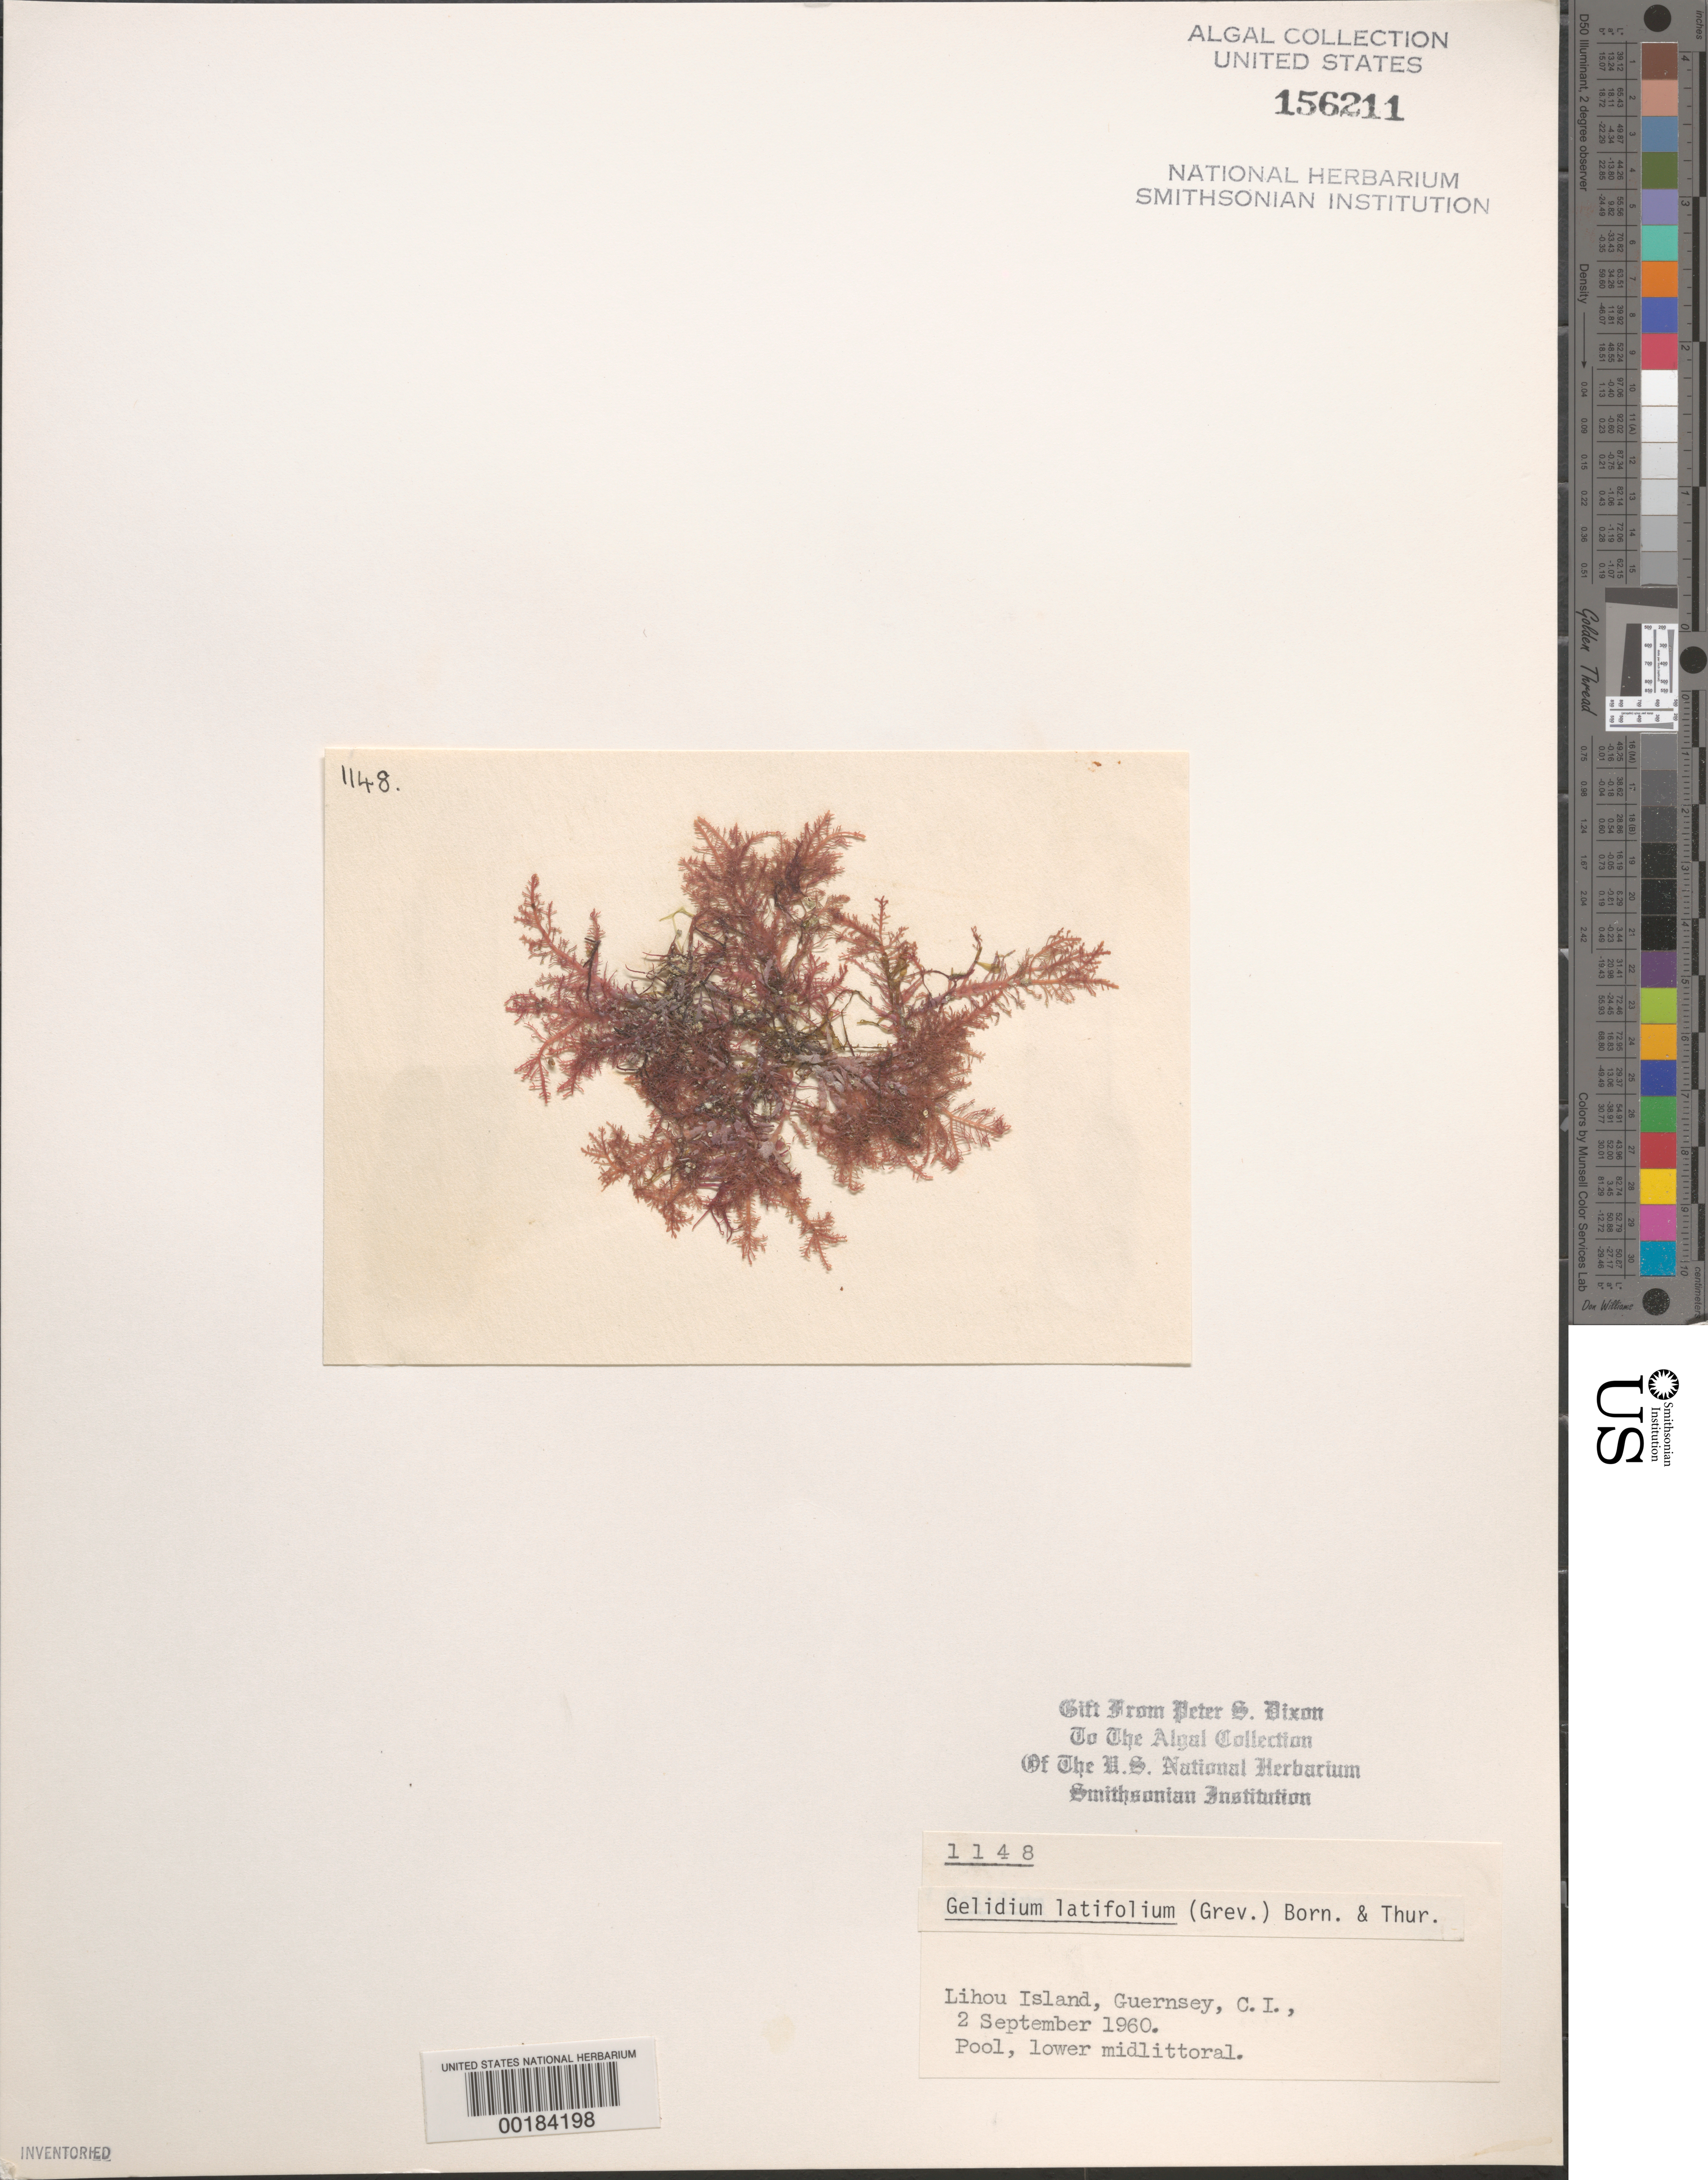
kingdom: Plantae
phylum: Rhodophyta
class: Florideophyceae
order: Gelidiales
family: Gelidiaceae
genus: Gelidium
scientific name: Gelidium spinosum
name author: (S.G. Gmel.) P.C. Silva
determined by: Algae name updating Project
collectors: P. S. Dixon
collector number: PSD 1148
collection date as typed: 02 Sep 1960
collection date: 1960-09-02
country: United Kingdom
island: Guernsey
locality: Bailiwick of Guernsey. Lihou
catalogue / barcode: US 156211